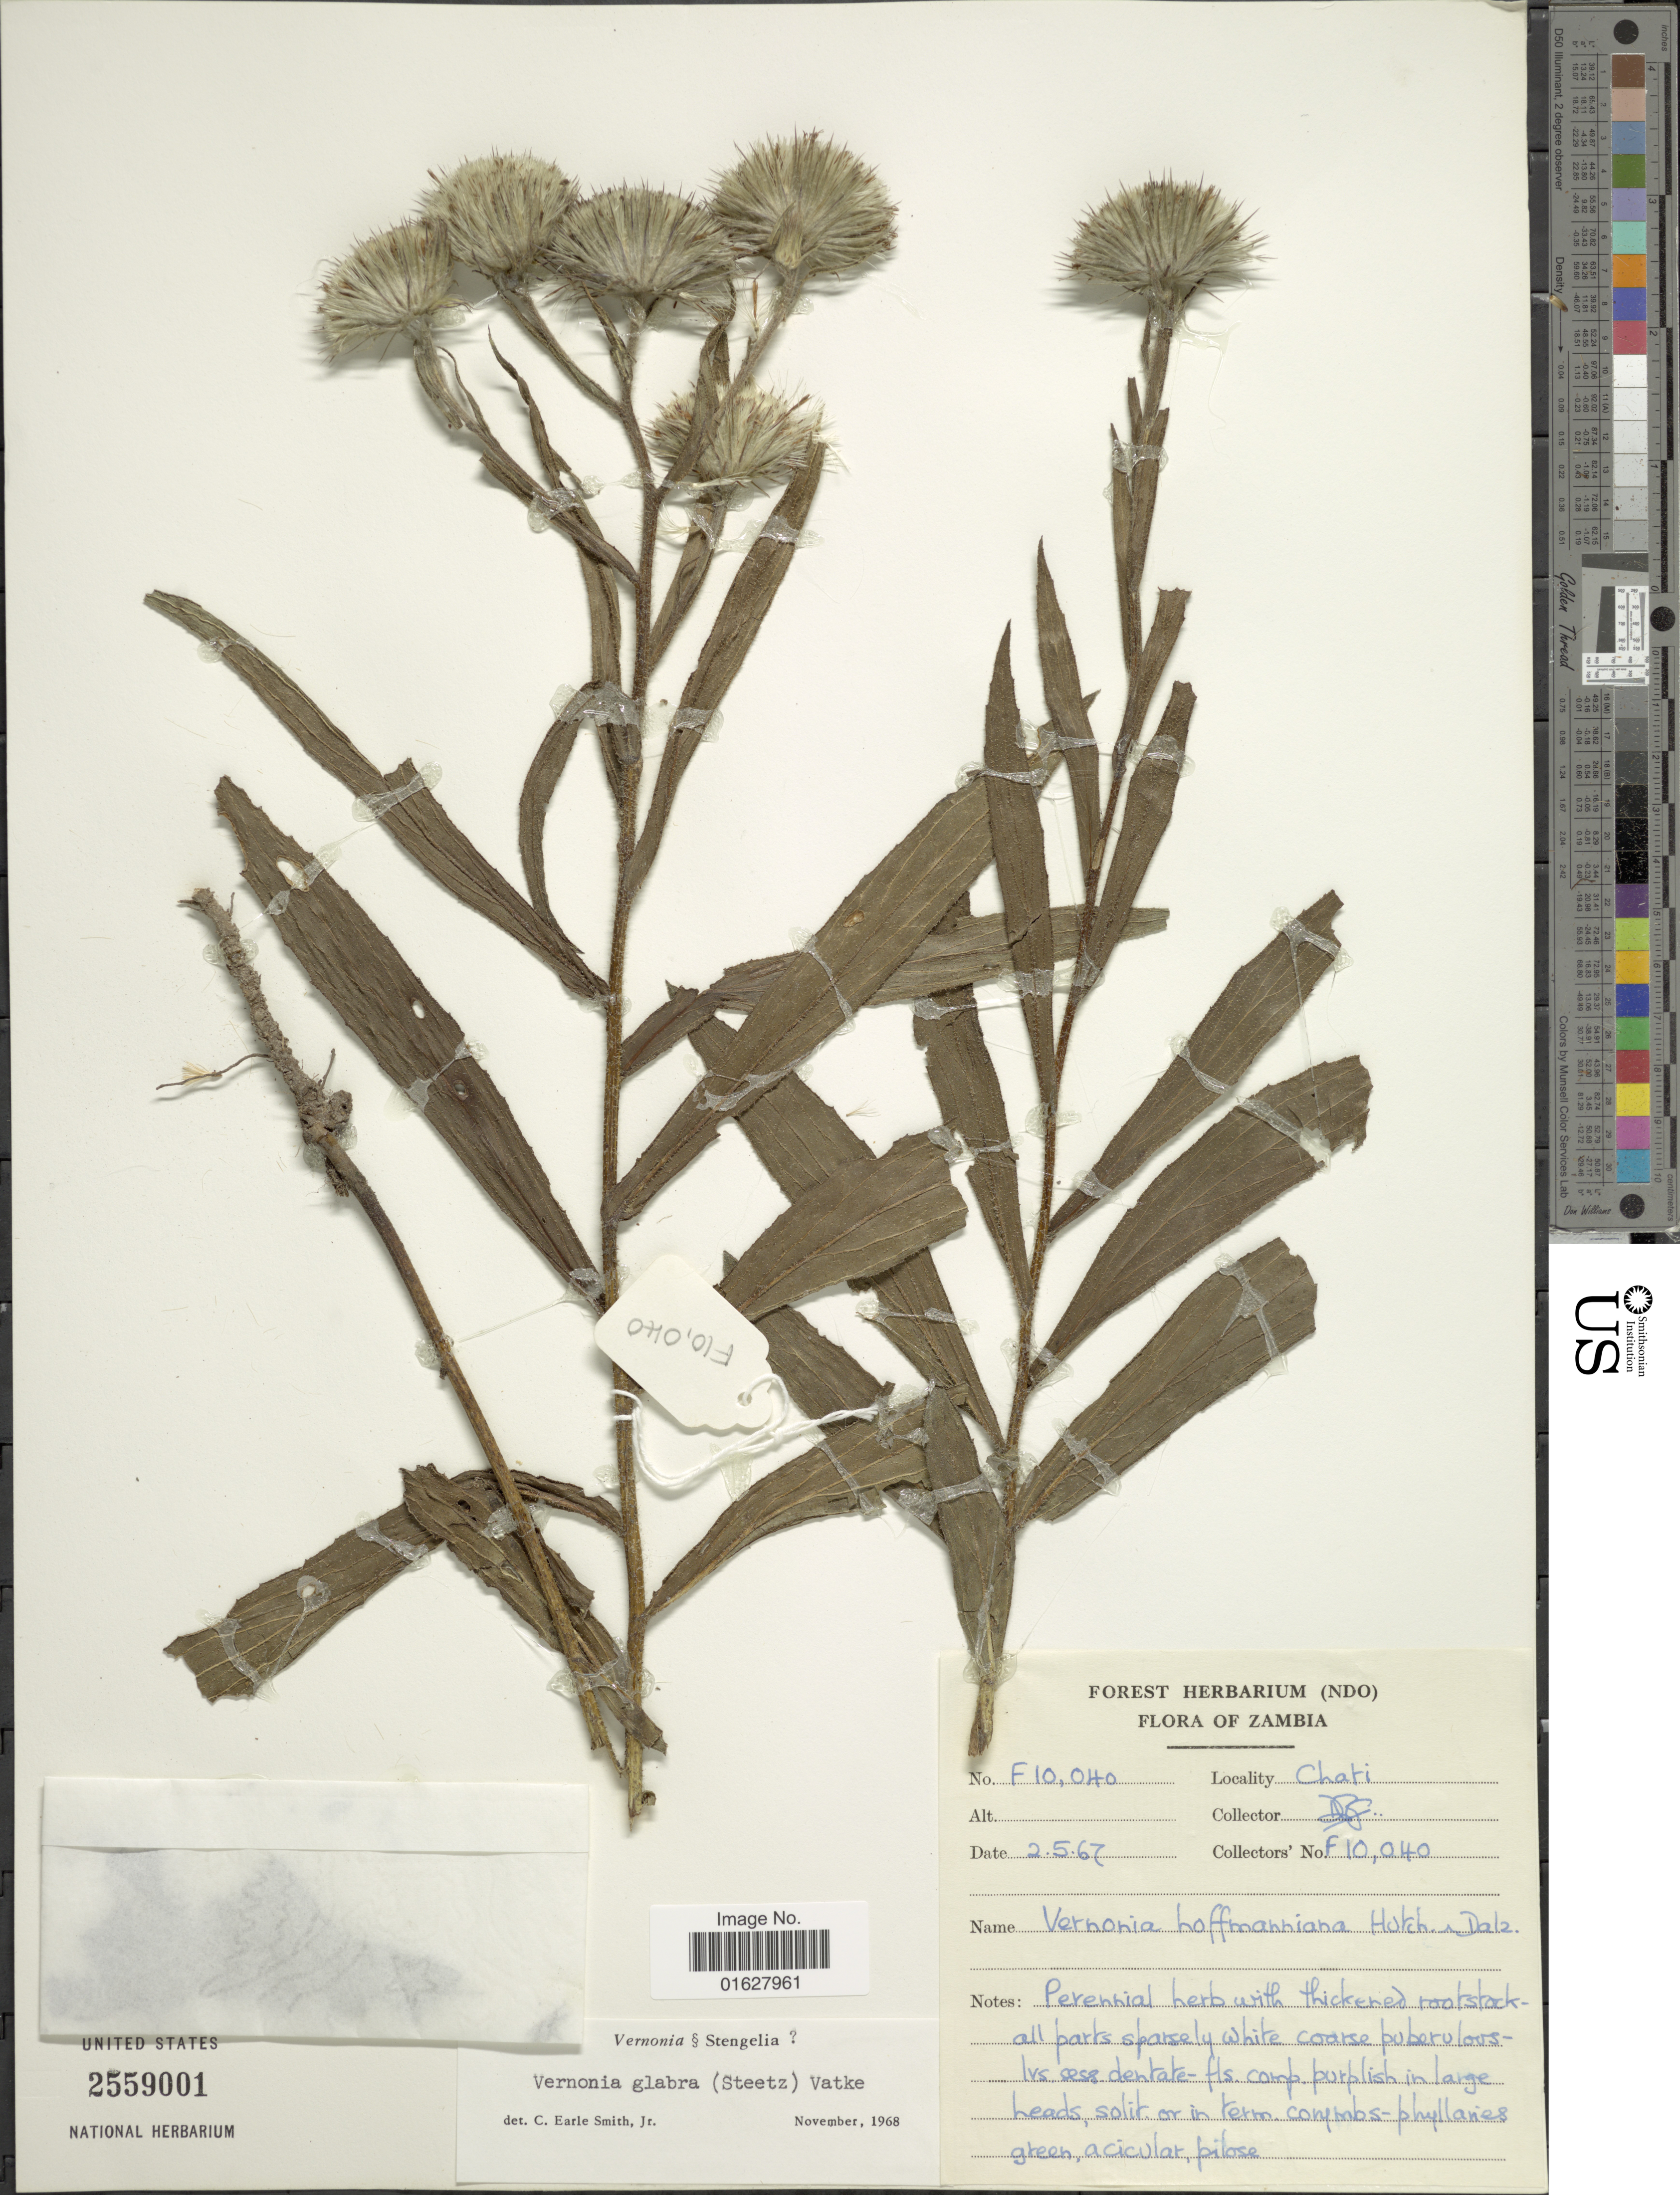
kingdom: Plantae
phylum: Tracheophyta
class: Magnoliopsida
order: Asterales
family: Asteraceae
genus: Vernonia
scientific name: Vernonia sp.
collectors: D. B. Fanshawe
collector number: F10040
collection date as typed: Transcribed d/m/y: 2/5/67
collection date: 1967-05-02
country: Zambia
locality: Chati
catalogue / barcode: US 2559001